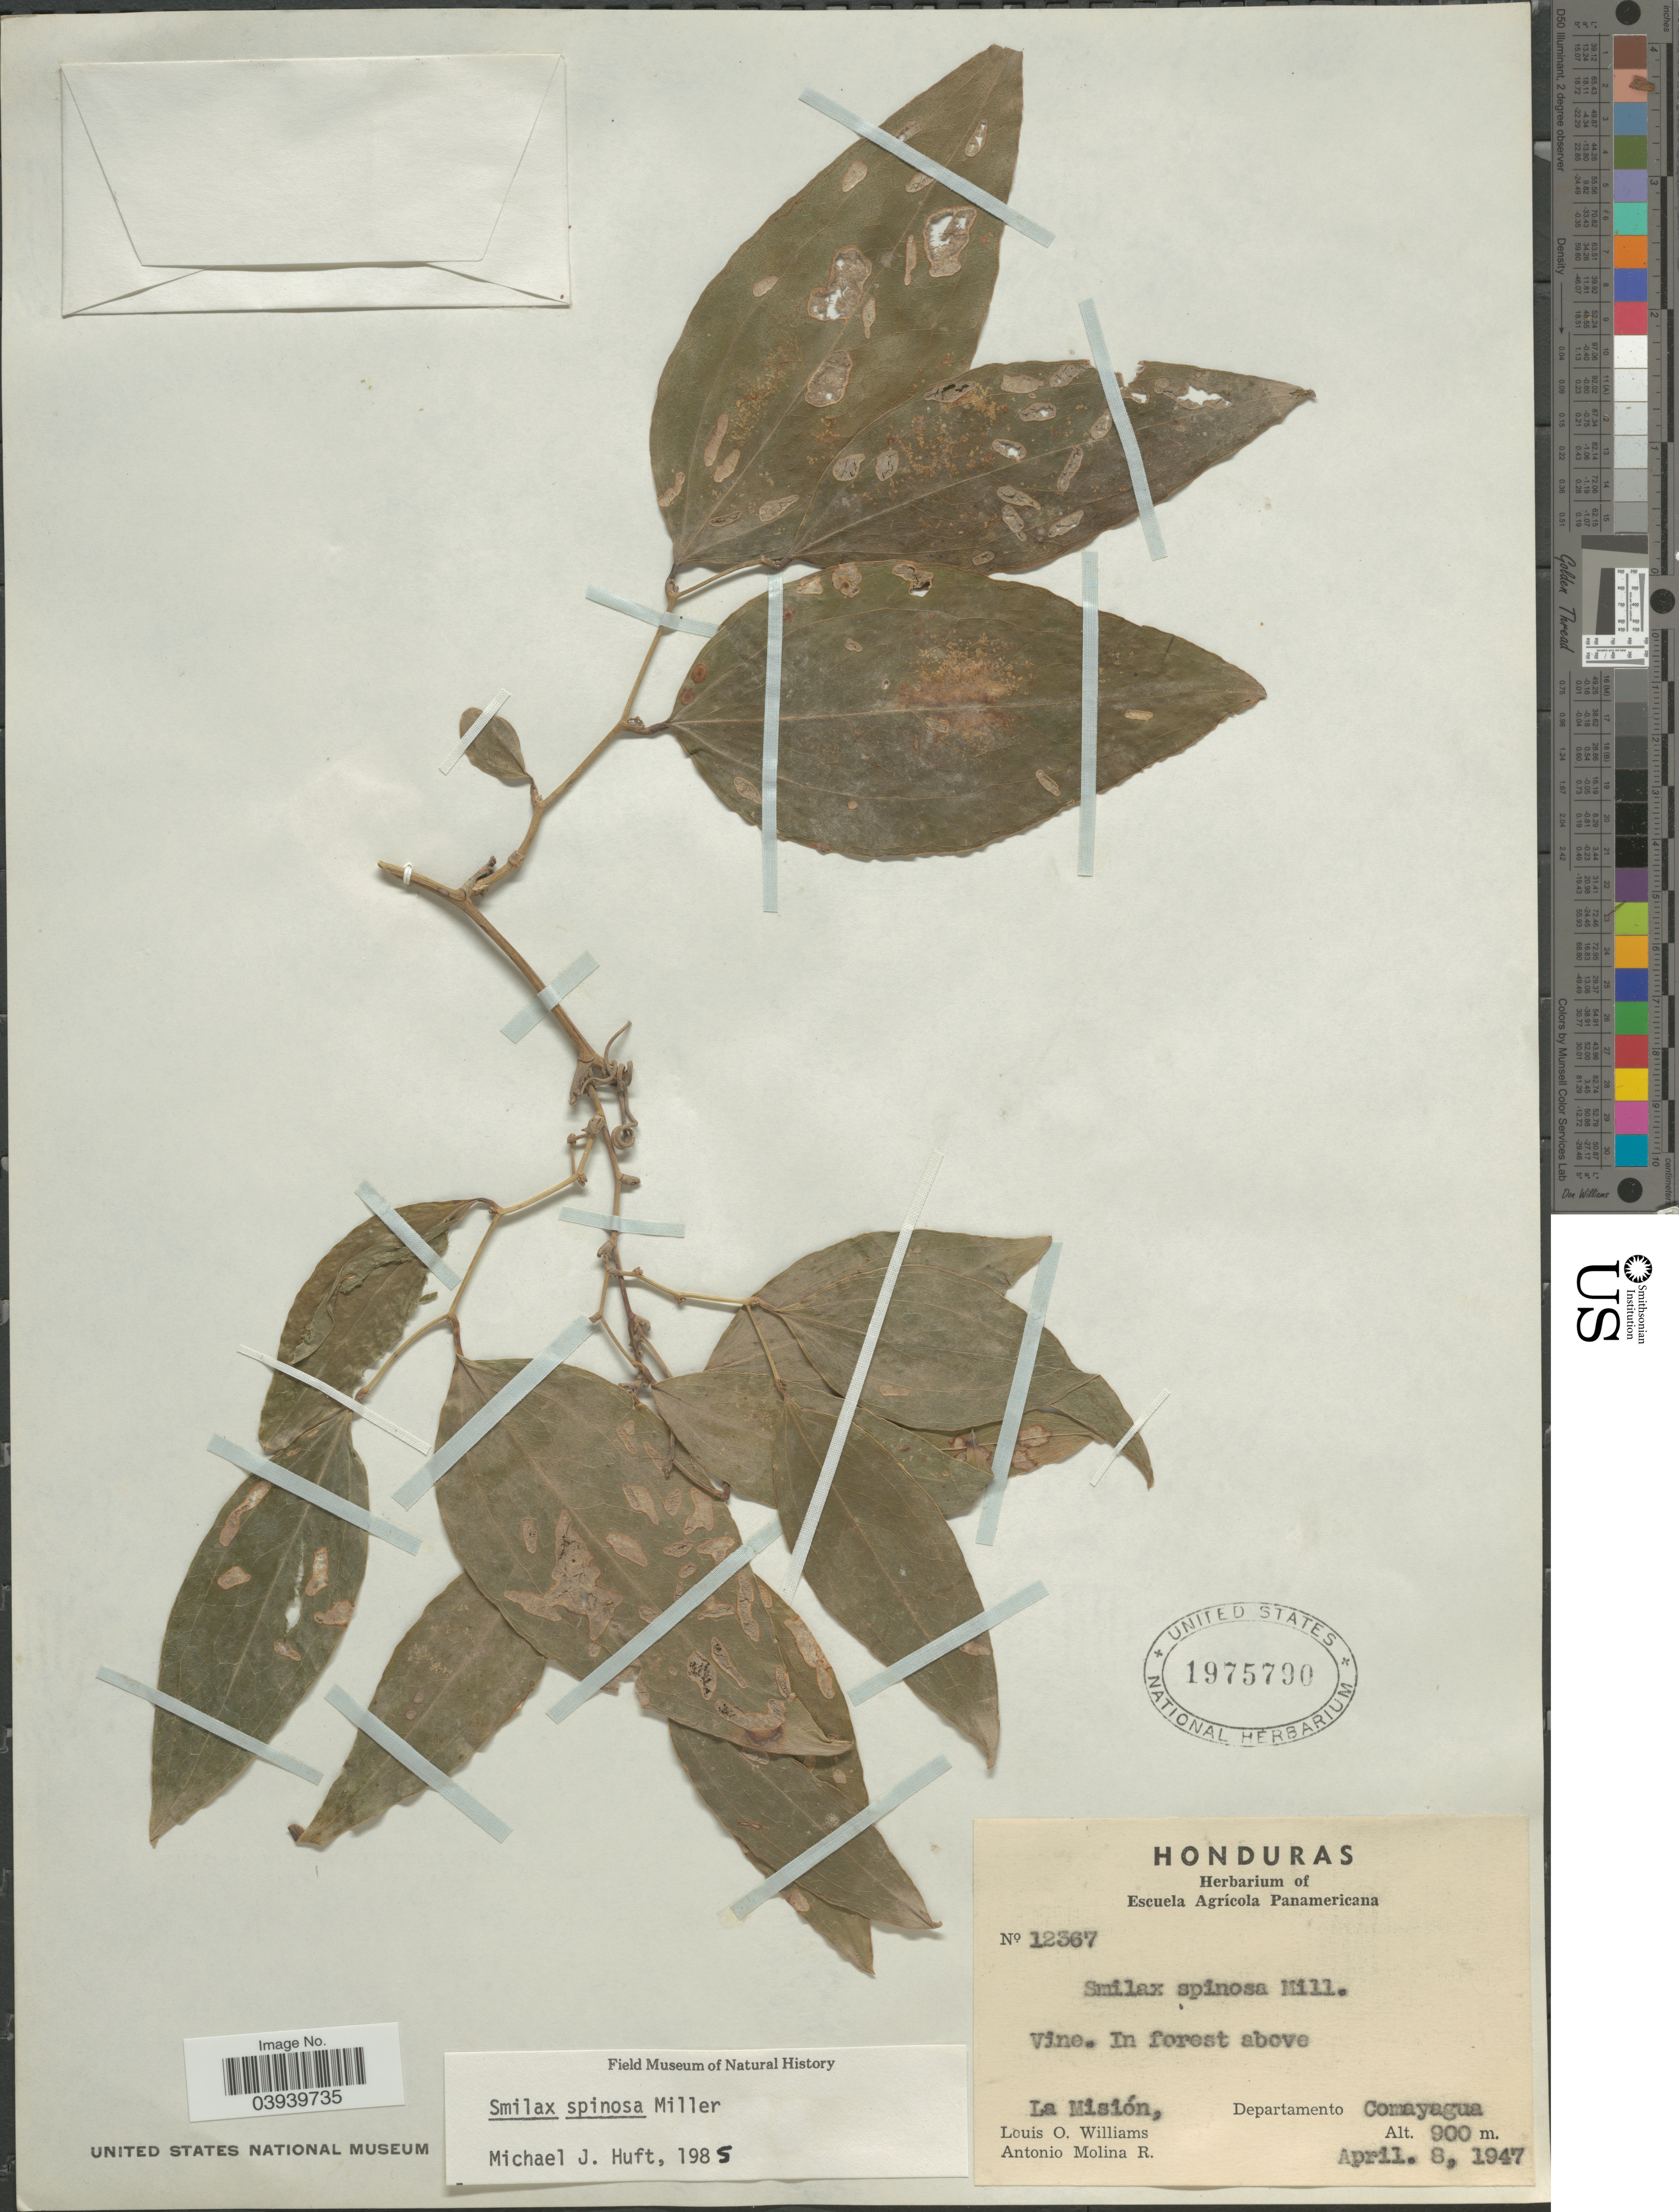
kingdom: Plantae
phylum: Tracheophyta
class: Liliopsida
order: Liliales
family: Smilacaceae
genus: Smilax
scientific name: Smilax spinosa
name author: Mill.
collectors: L. O. Williams & A. Molina R.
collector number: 12367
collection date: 1947-04-08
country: Honduras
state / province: Comayagua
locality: La Misión, Departamento Comayagua.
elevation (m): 900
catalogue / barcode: US 1975790